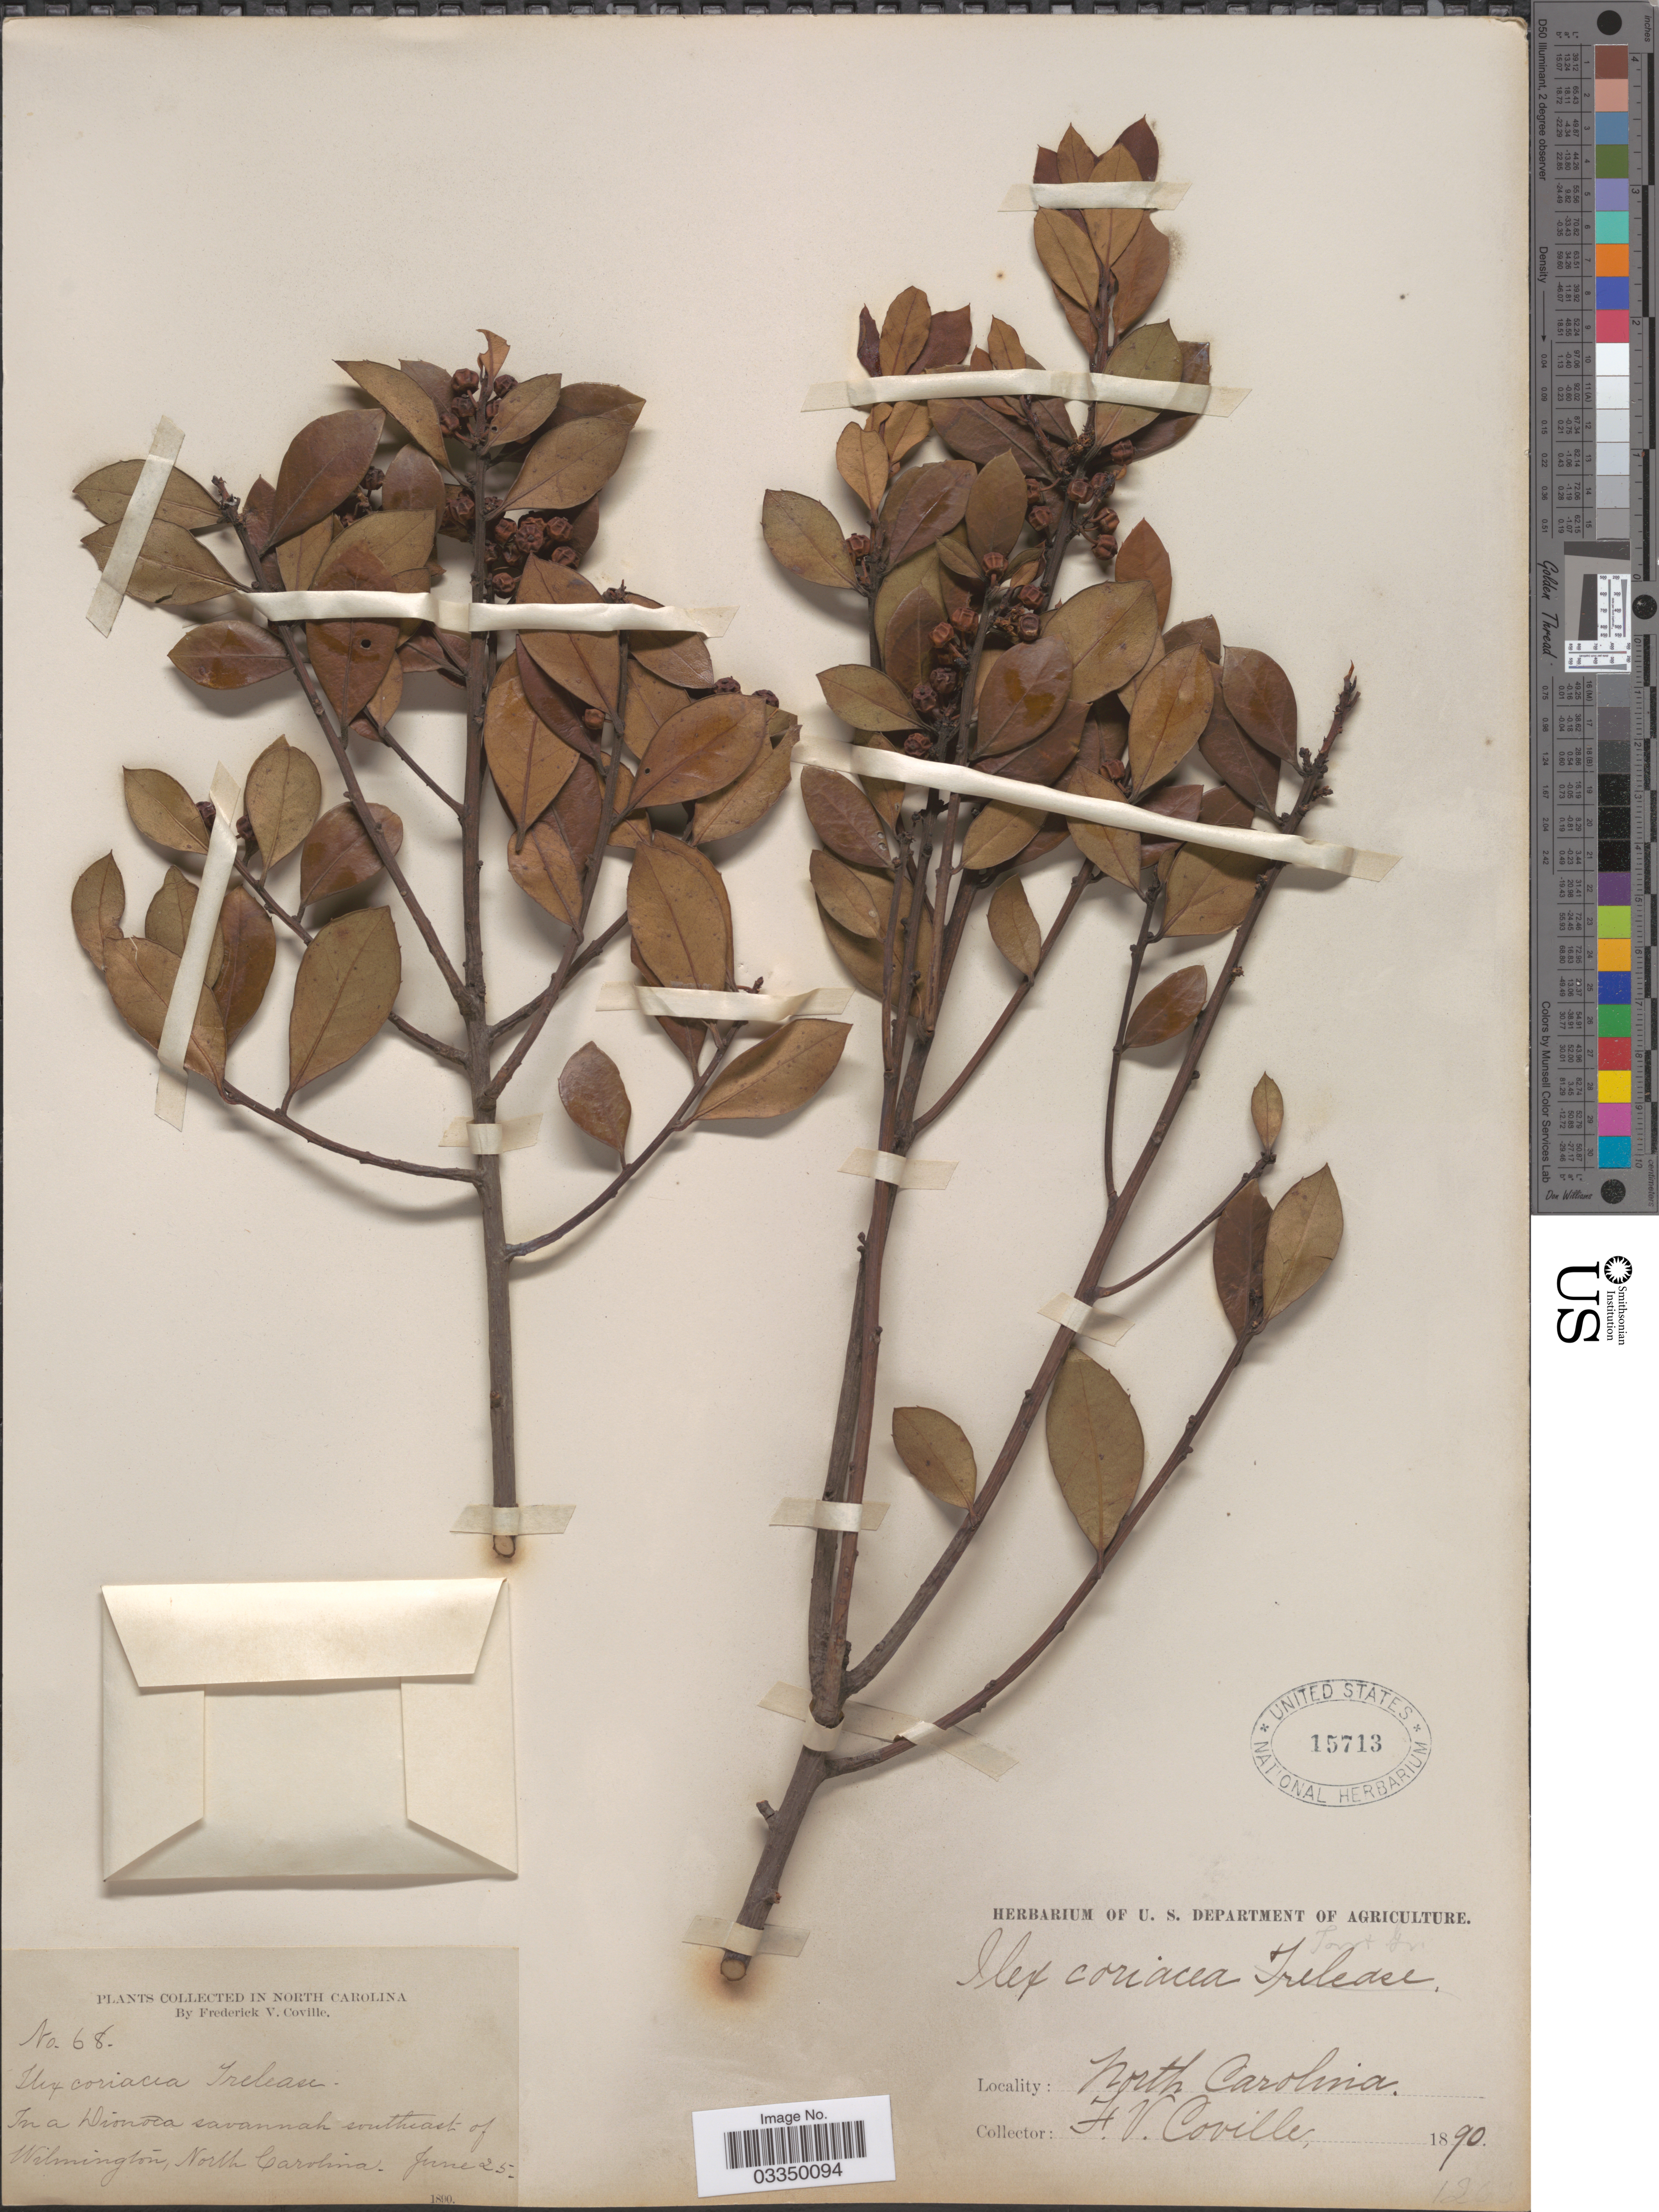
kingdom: Plantae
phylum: Tracheophyta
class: Magnoliopsida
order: Aquifoliales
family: Aquifoliaceae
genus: Ilex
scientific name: Ilex lucida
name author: Torr. & A. Gray ex S. Watson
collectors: F. V. Coville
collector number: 68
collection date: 1890-06-25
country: United States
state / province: North Carolina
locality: In a Dionora savannah southeast of Wilmington.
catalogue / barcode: US 15713